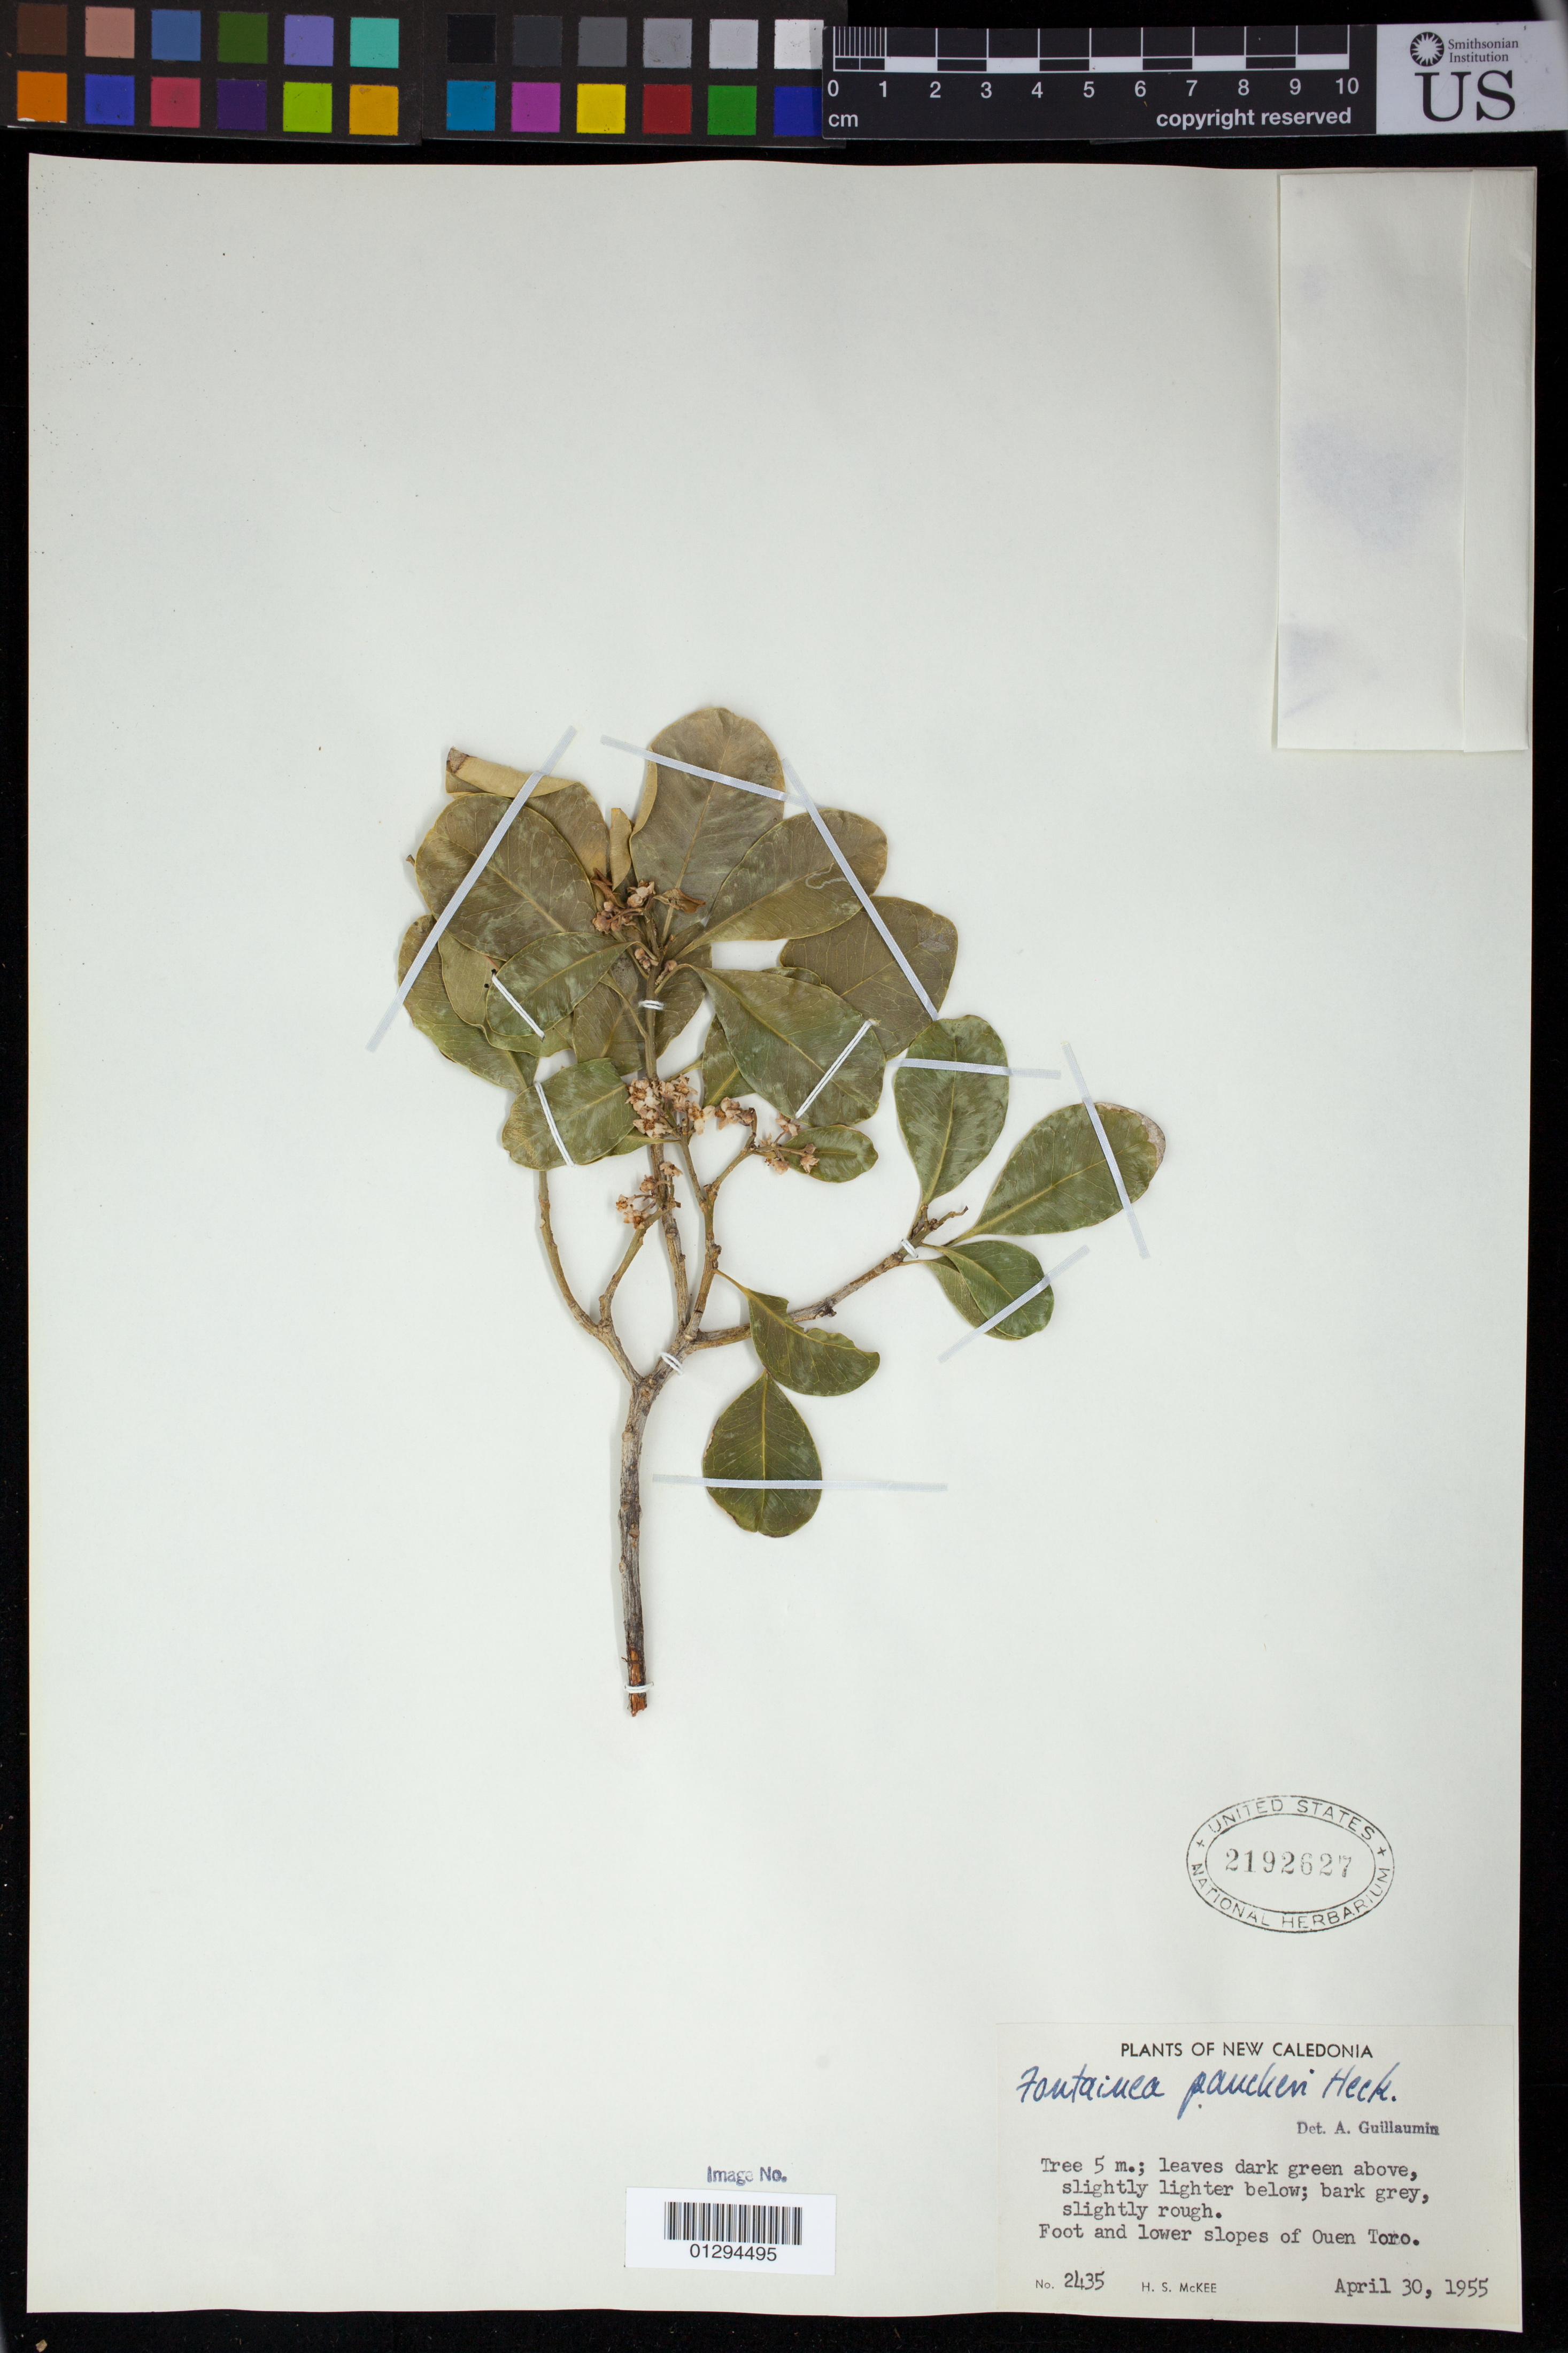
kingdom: Plantae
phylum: Tracheophyta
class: Magnoliopsida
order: Malpighiales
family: Euphorbiaceae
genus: Fontainea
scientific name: Fontainea pancheri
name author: (Baill.) Heckel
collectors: H. S. McKee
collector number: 2435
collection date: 1955-04-30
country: New Caledonia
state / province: South Province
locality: Foot and lower slopes of Ouen Toro.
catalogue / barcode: US 2192627